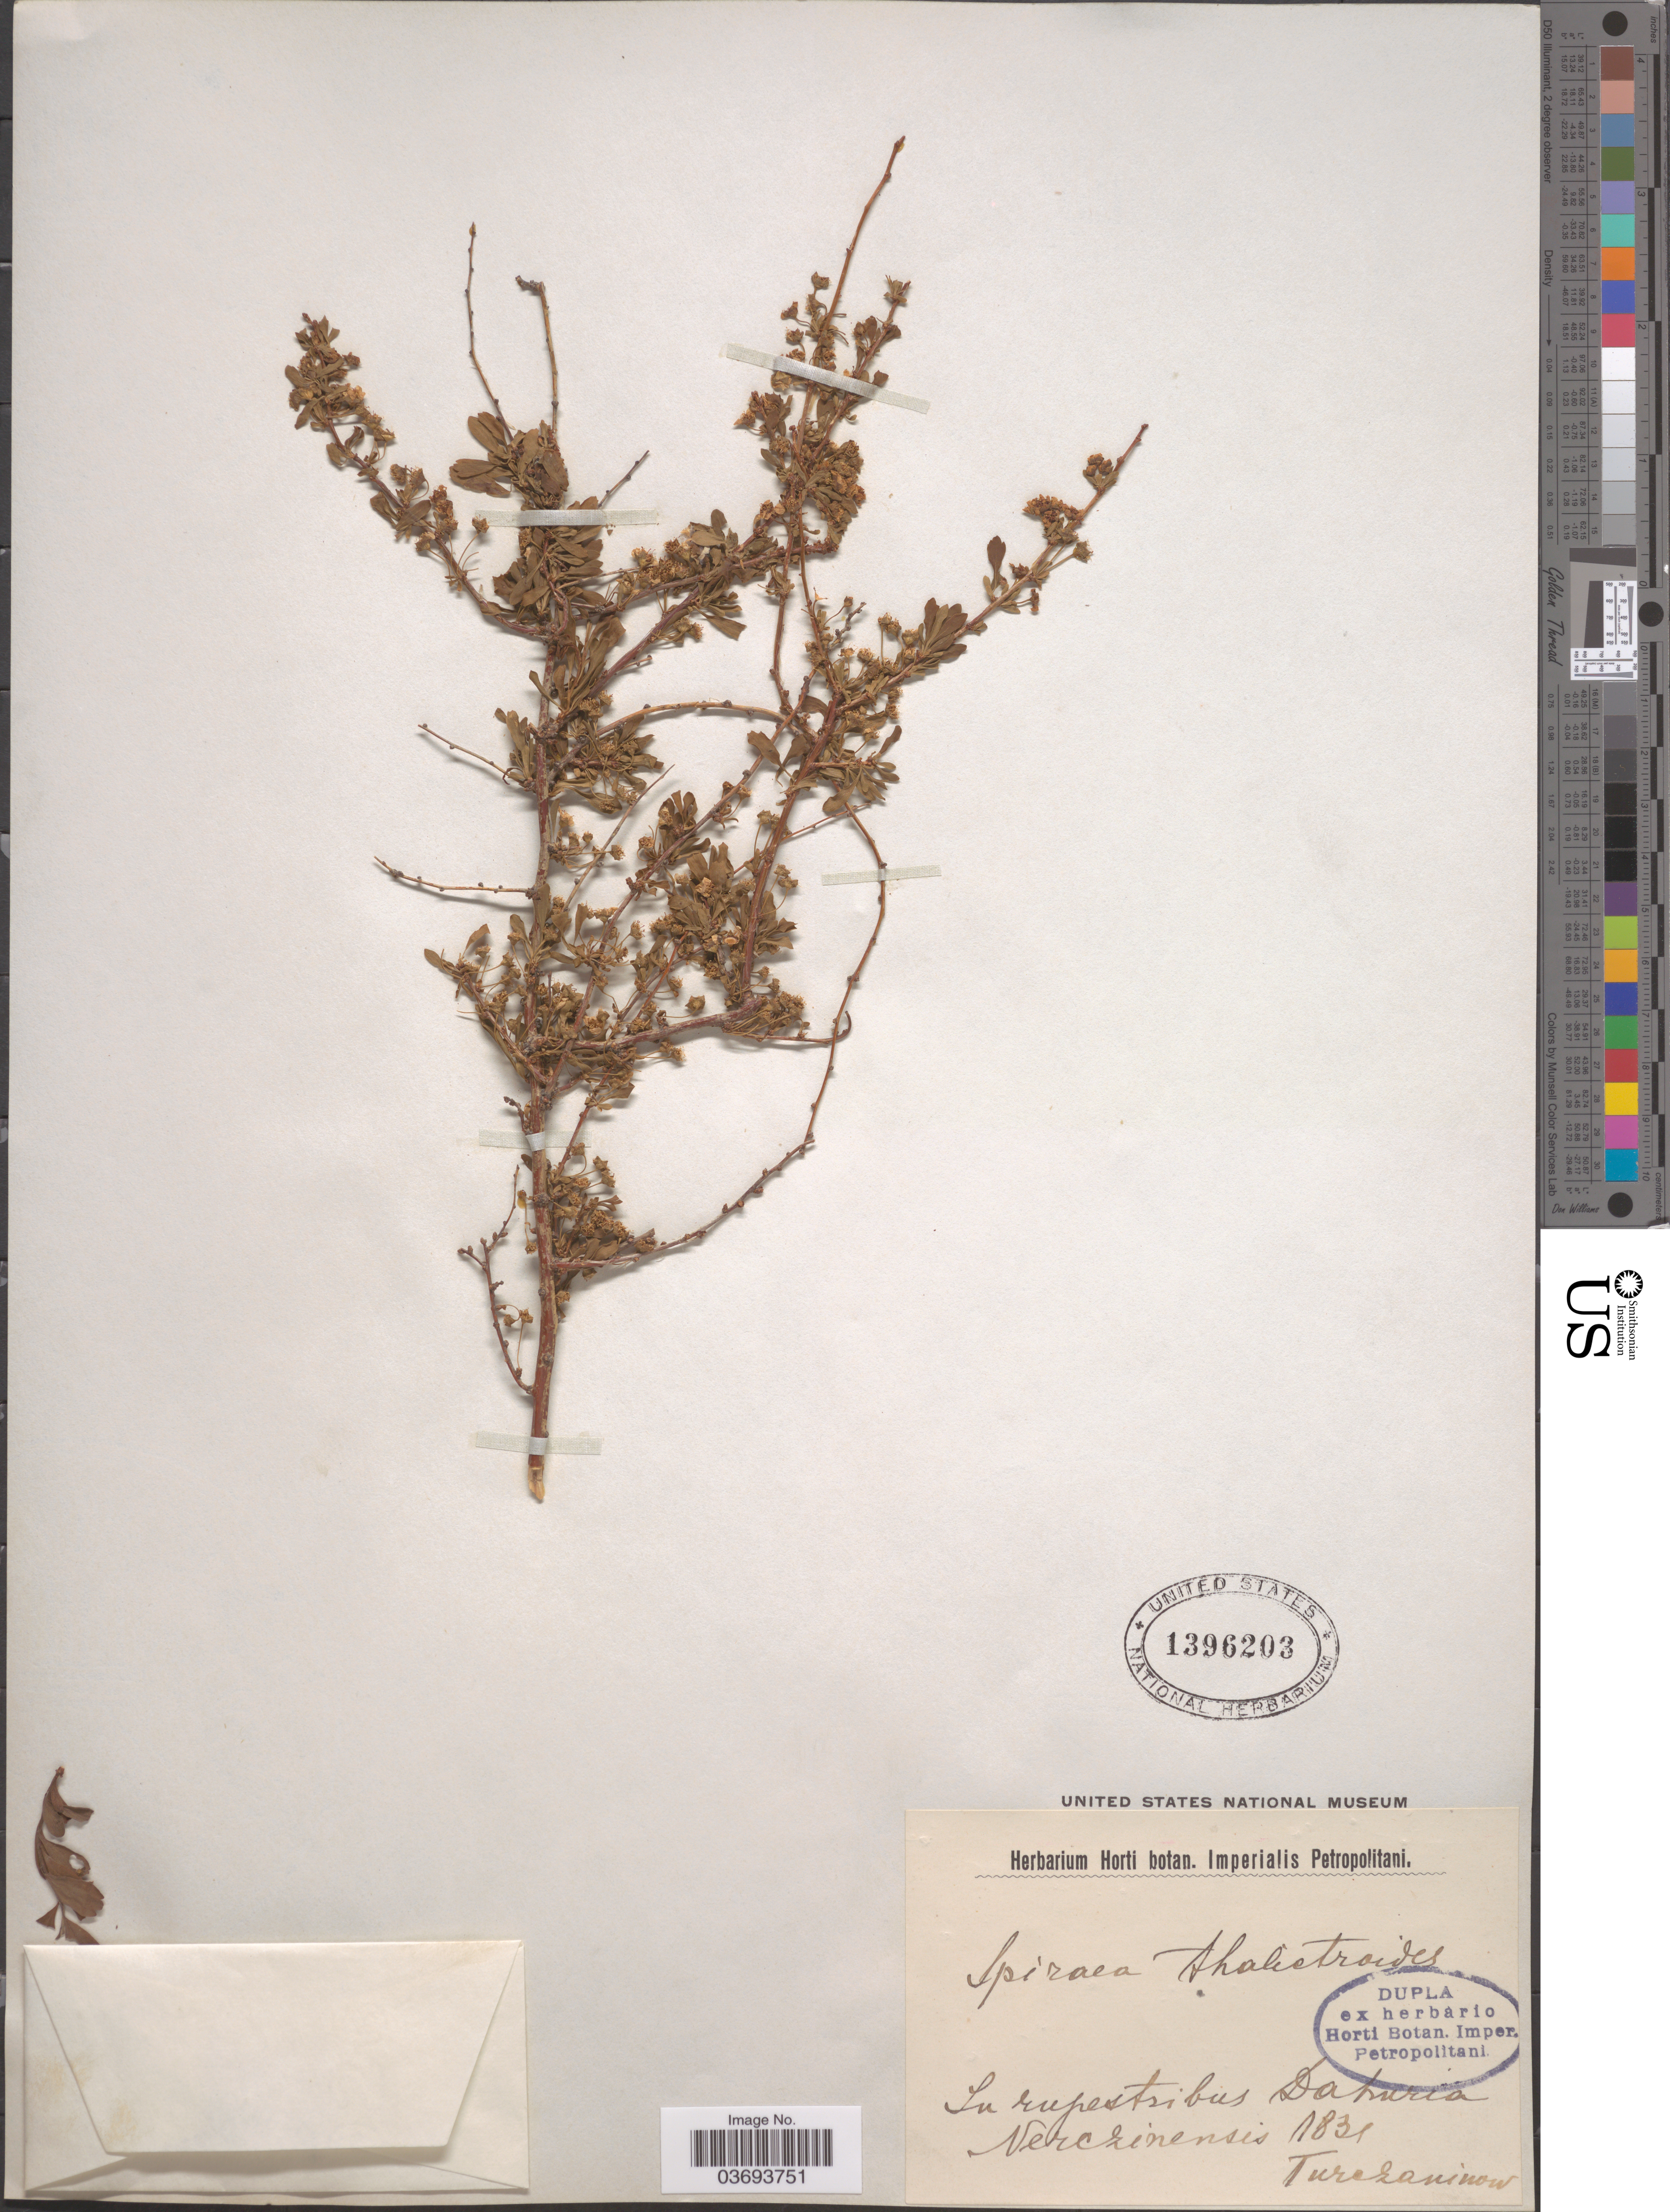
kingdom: Plantae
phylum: Tracheophyta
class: Magnoliopsida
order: Rosales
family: Rosaceae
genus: Spiraea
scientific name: Spiraea thalictroides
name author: Pall.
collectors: Turczaninow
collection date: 1831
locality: In rupestribus Dahuria Verczinensis.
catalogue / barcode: US 1396203